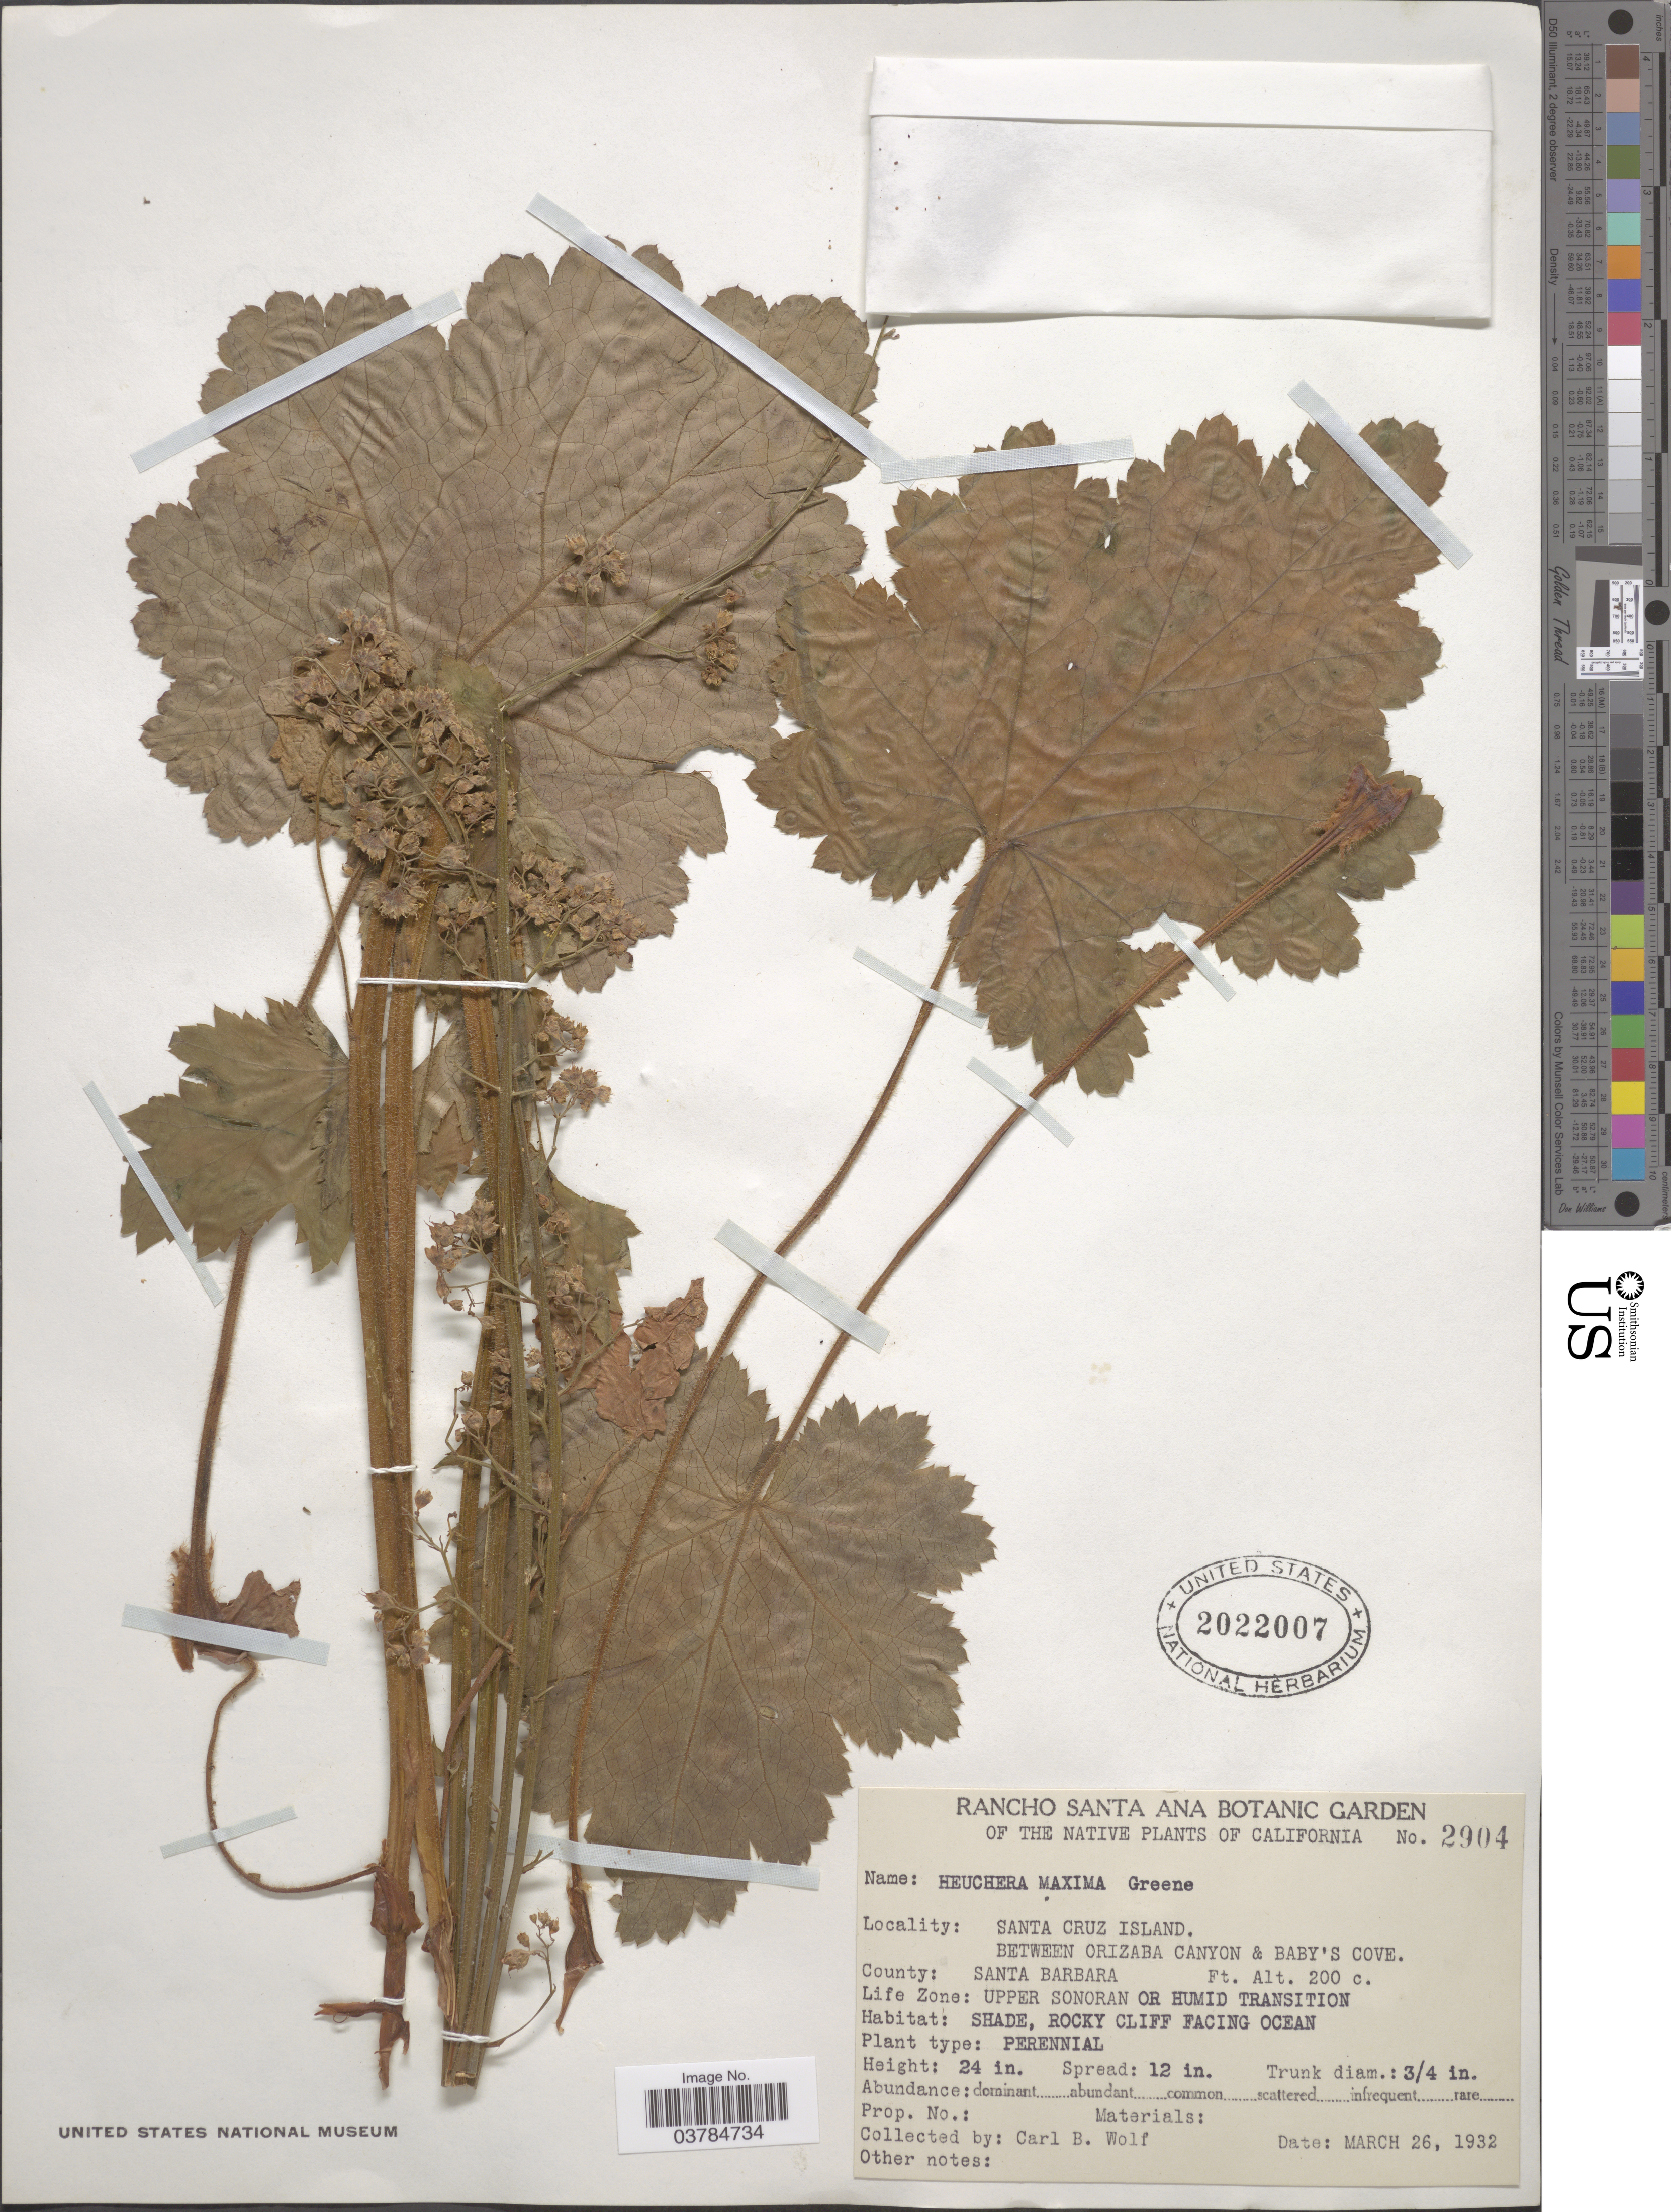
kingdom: Plantae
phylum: Tracheophyta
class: Magnoliopsida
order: Saxifragales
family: Saxifragaceae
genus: Heuchera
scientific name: Heuchera maxima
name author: Greene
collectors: C. B. Wolf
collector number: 2904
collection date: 1932-03-26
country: United States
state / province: California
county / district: Santa Barbara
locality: Santa Cruz Island. Between Orizaba Canyon & Baby's Cove. County: Santa Barbara. Life Zone: Upper Sonoran or Humid Transition.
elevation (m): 61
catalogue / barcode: US 2022007